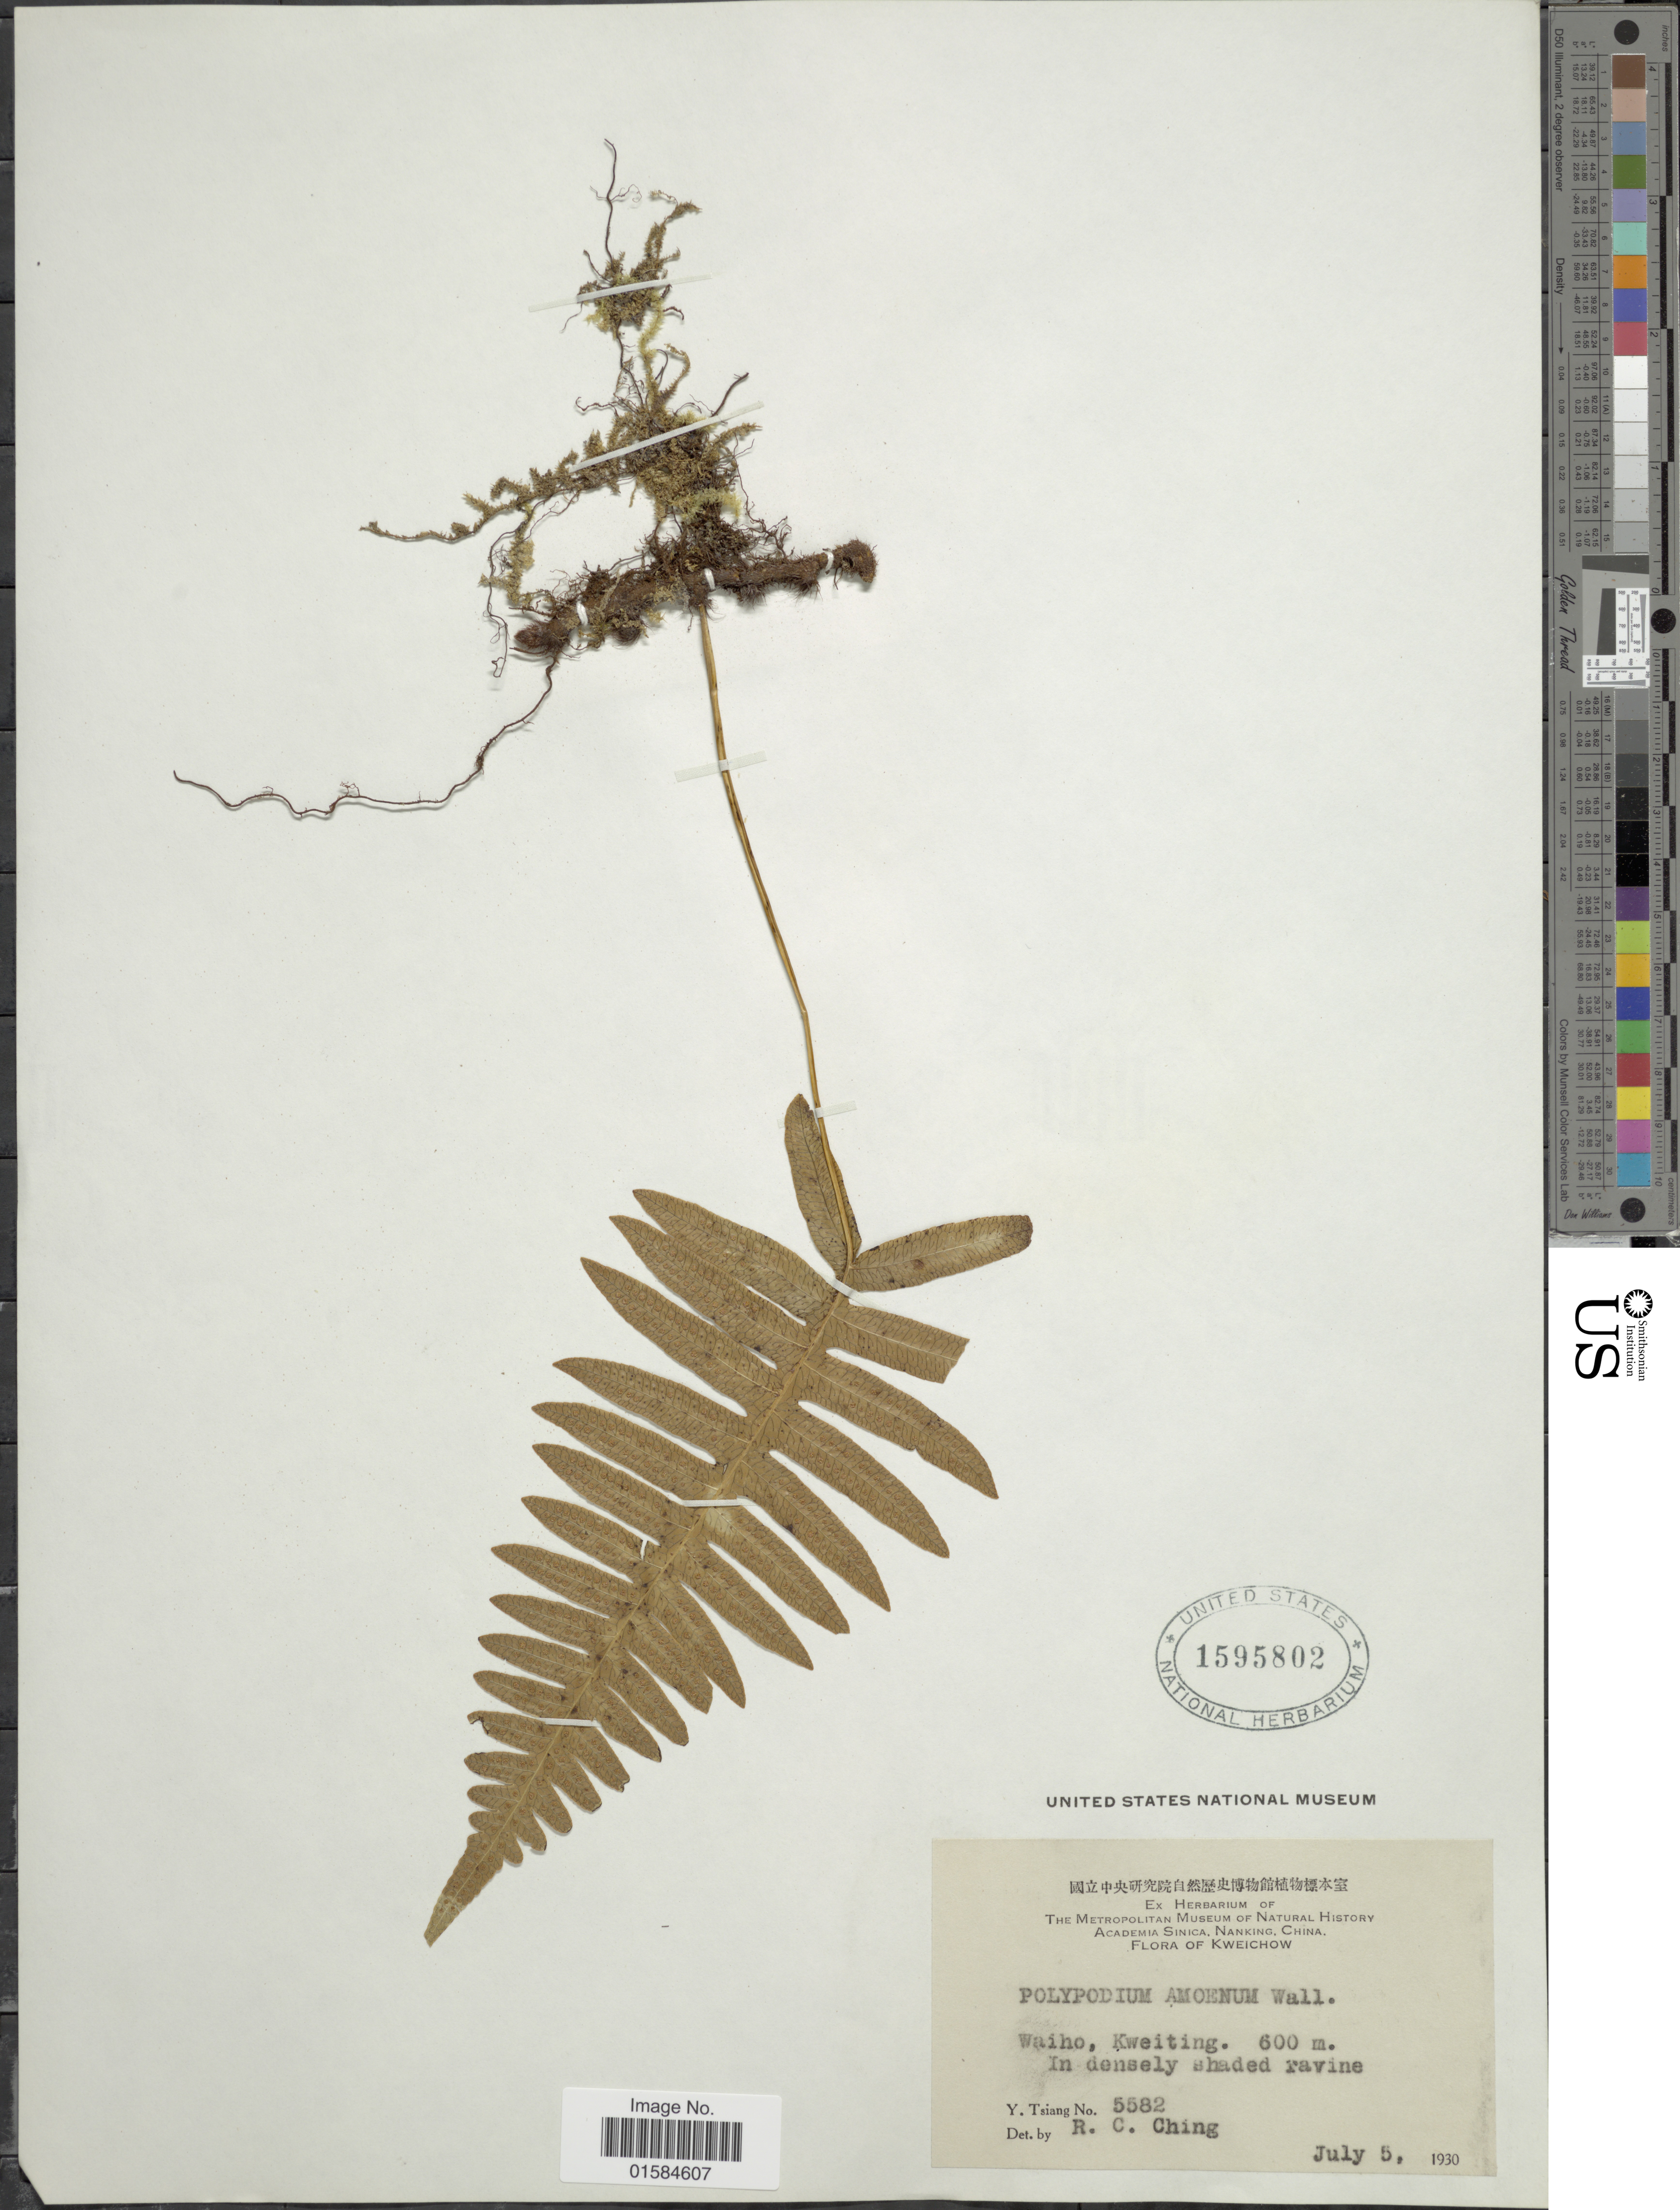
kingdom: Plantae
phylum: Tracheophyta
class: Polypodiopsida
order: Polypodiales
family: Polypodiaceae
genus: Goniophlebium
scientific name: Goniophlebium amoenum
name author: (Wall. ex Mett.) J. Sm.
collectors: Y. Tsiang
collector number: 5582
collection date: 1930-07-05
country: China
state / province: Guizhou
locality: Kweichow, Waiho, Kweiting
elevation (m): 600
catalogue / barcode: US 1595802